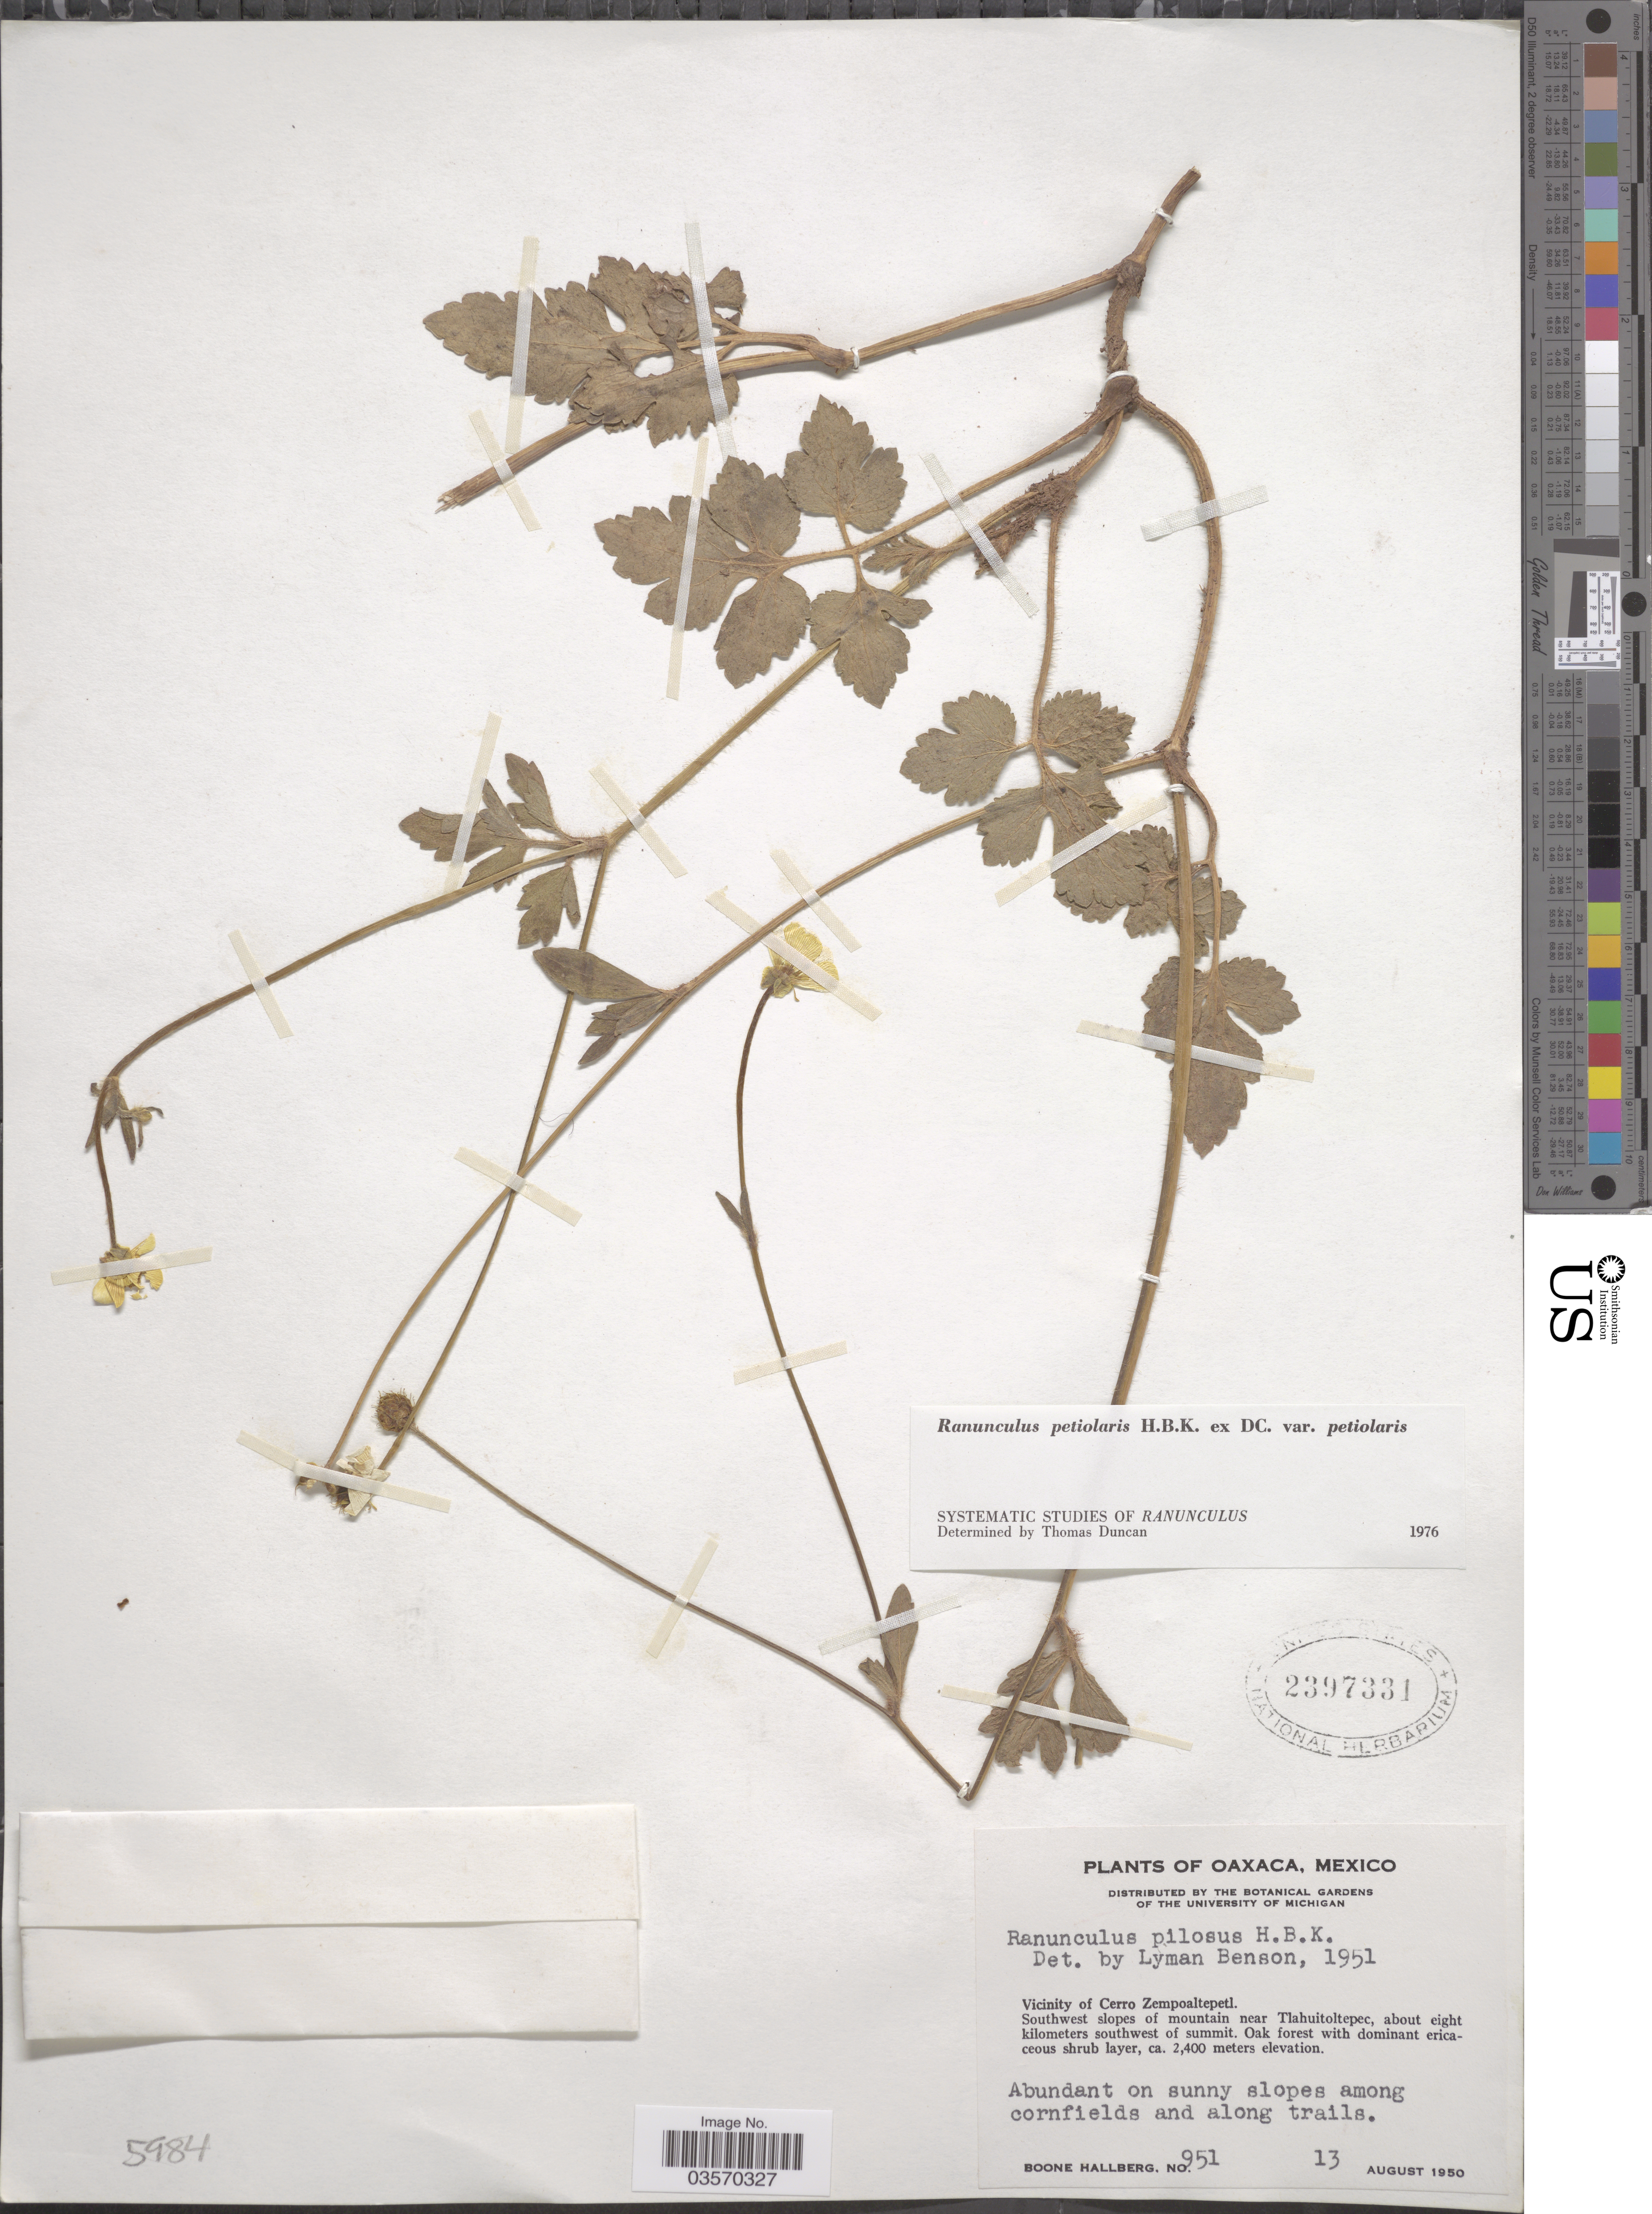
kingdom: Plantae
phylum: Tracheophyta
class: Magnoliopsida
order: Ranunculales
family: Ranunculaceae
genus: Ranunculus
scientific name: Ranunculus petiolaris var. petiolaris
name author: Kunth ex DC.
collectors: B. Hallberg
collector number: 951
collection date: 1950-08-13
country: Mexico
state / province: Oaxaca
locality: Vicinity of Cerro Zempoaltepetl. Southwest slopes of mountain near Tlahuitoltepec, about eight kilometers southwest of summit.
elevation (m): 2400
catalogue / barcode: US 2397331